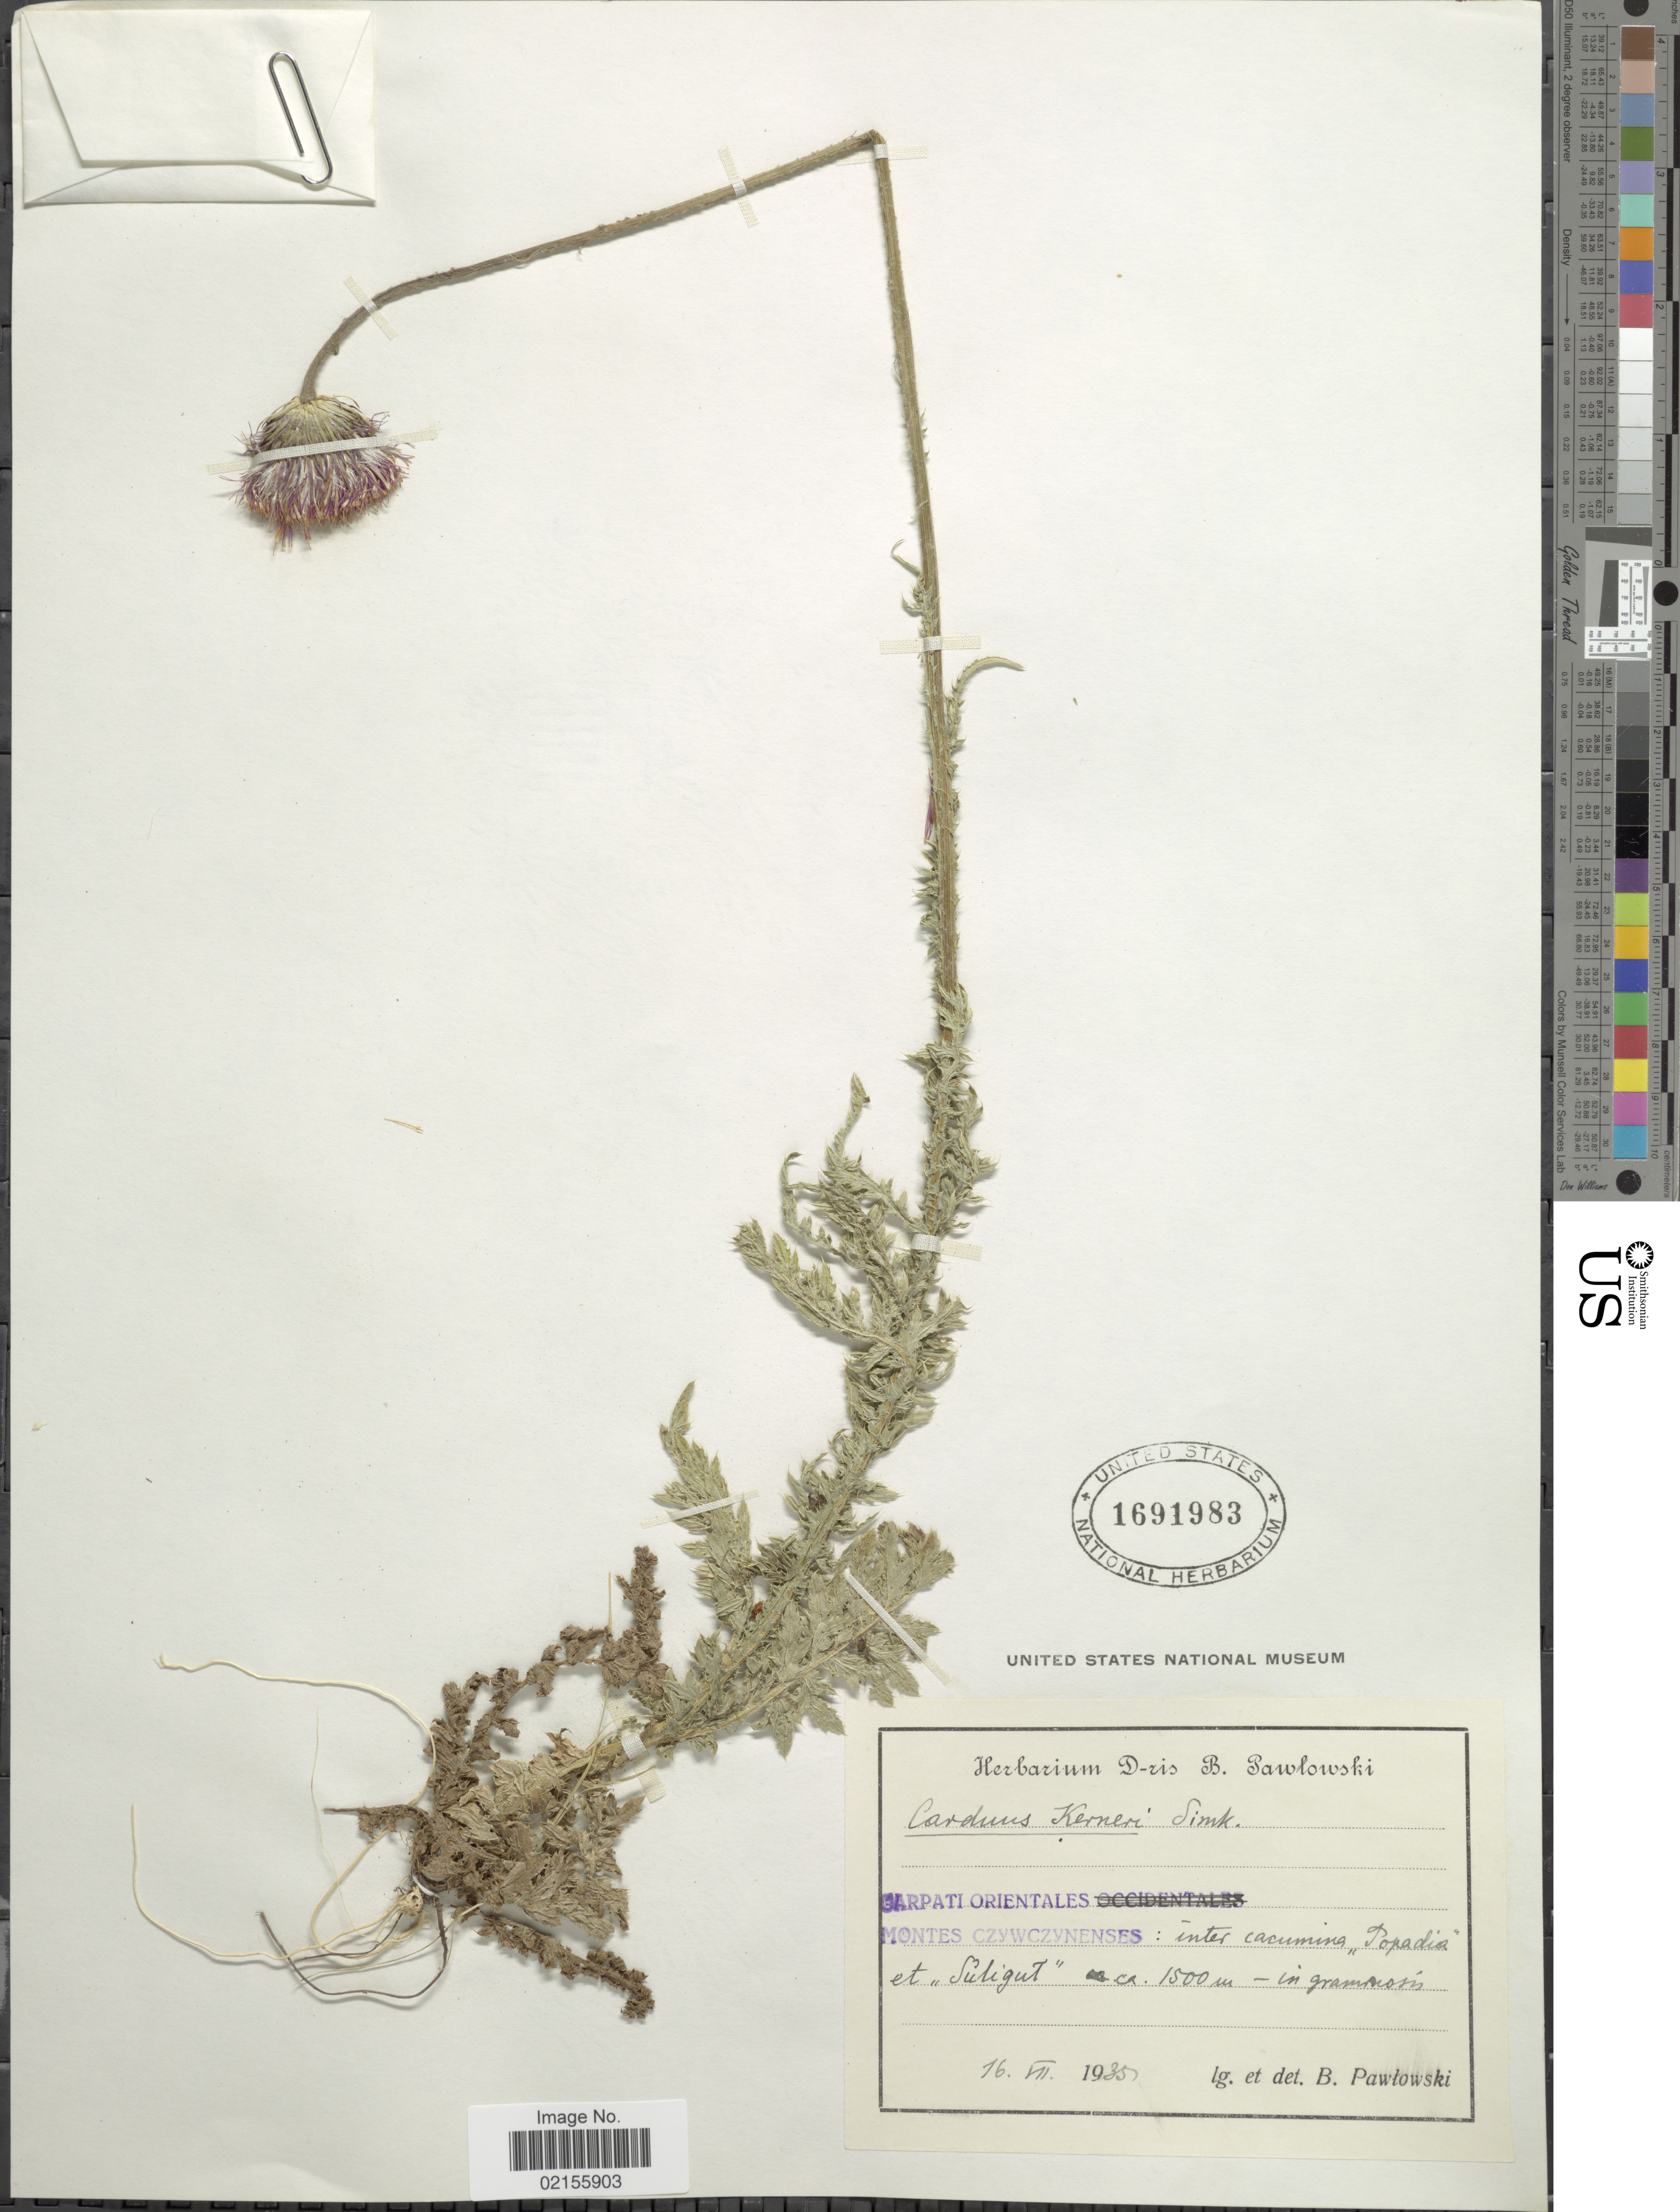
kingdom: Plantae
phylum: Tracheophyta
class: Magnoliopsida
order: Asterales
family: Asteraceae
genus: Carduus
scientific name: Carduus kerneri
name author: Simonk.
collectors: B. Pawlowski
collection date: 1935-07-16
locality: Garpato Orientalis, Montes Czywczynenses: inter cacumina ,,Popadia' et ,,Suligut, in graminosis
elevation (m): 1500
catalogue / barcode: US 1691983